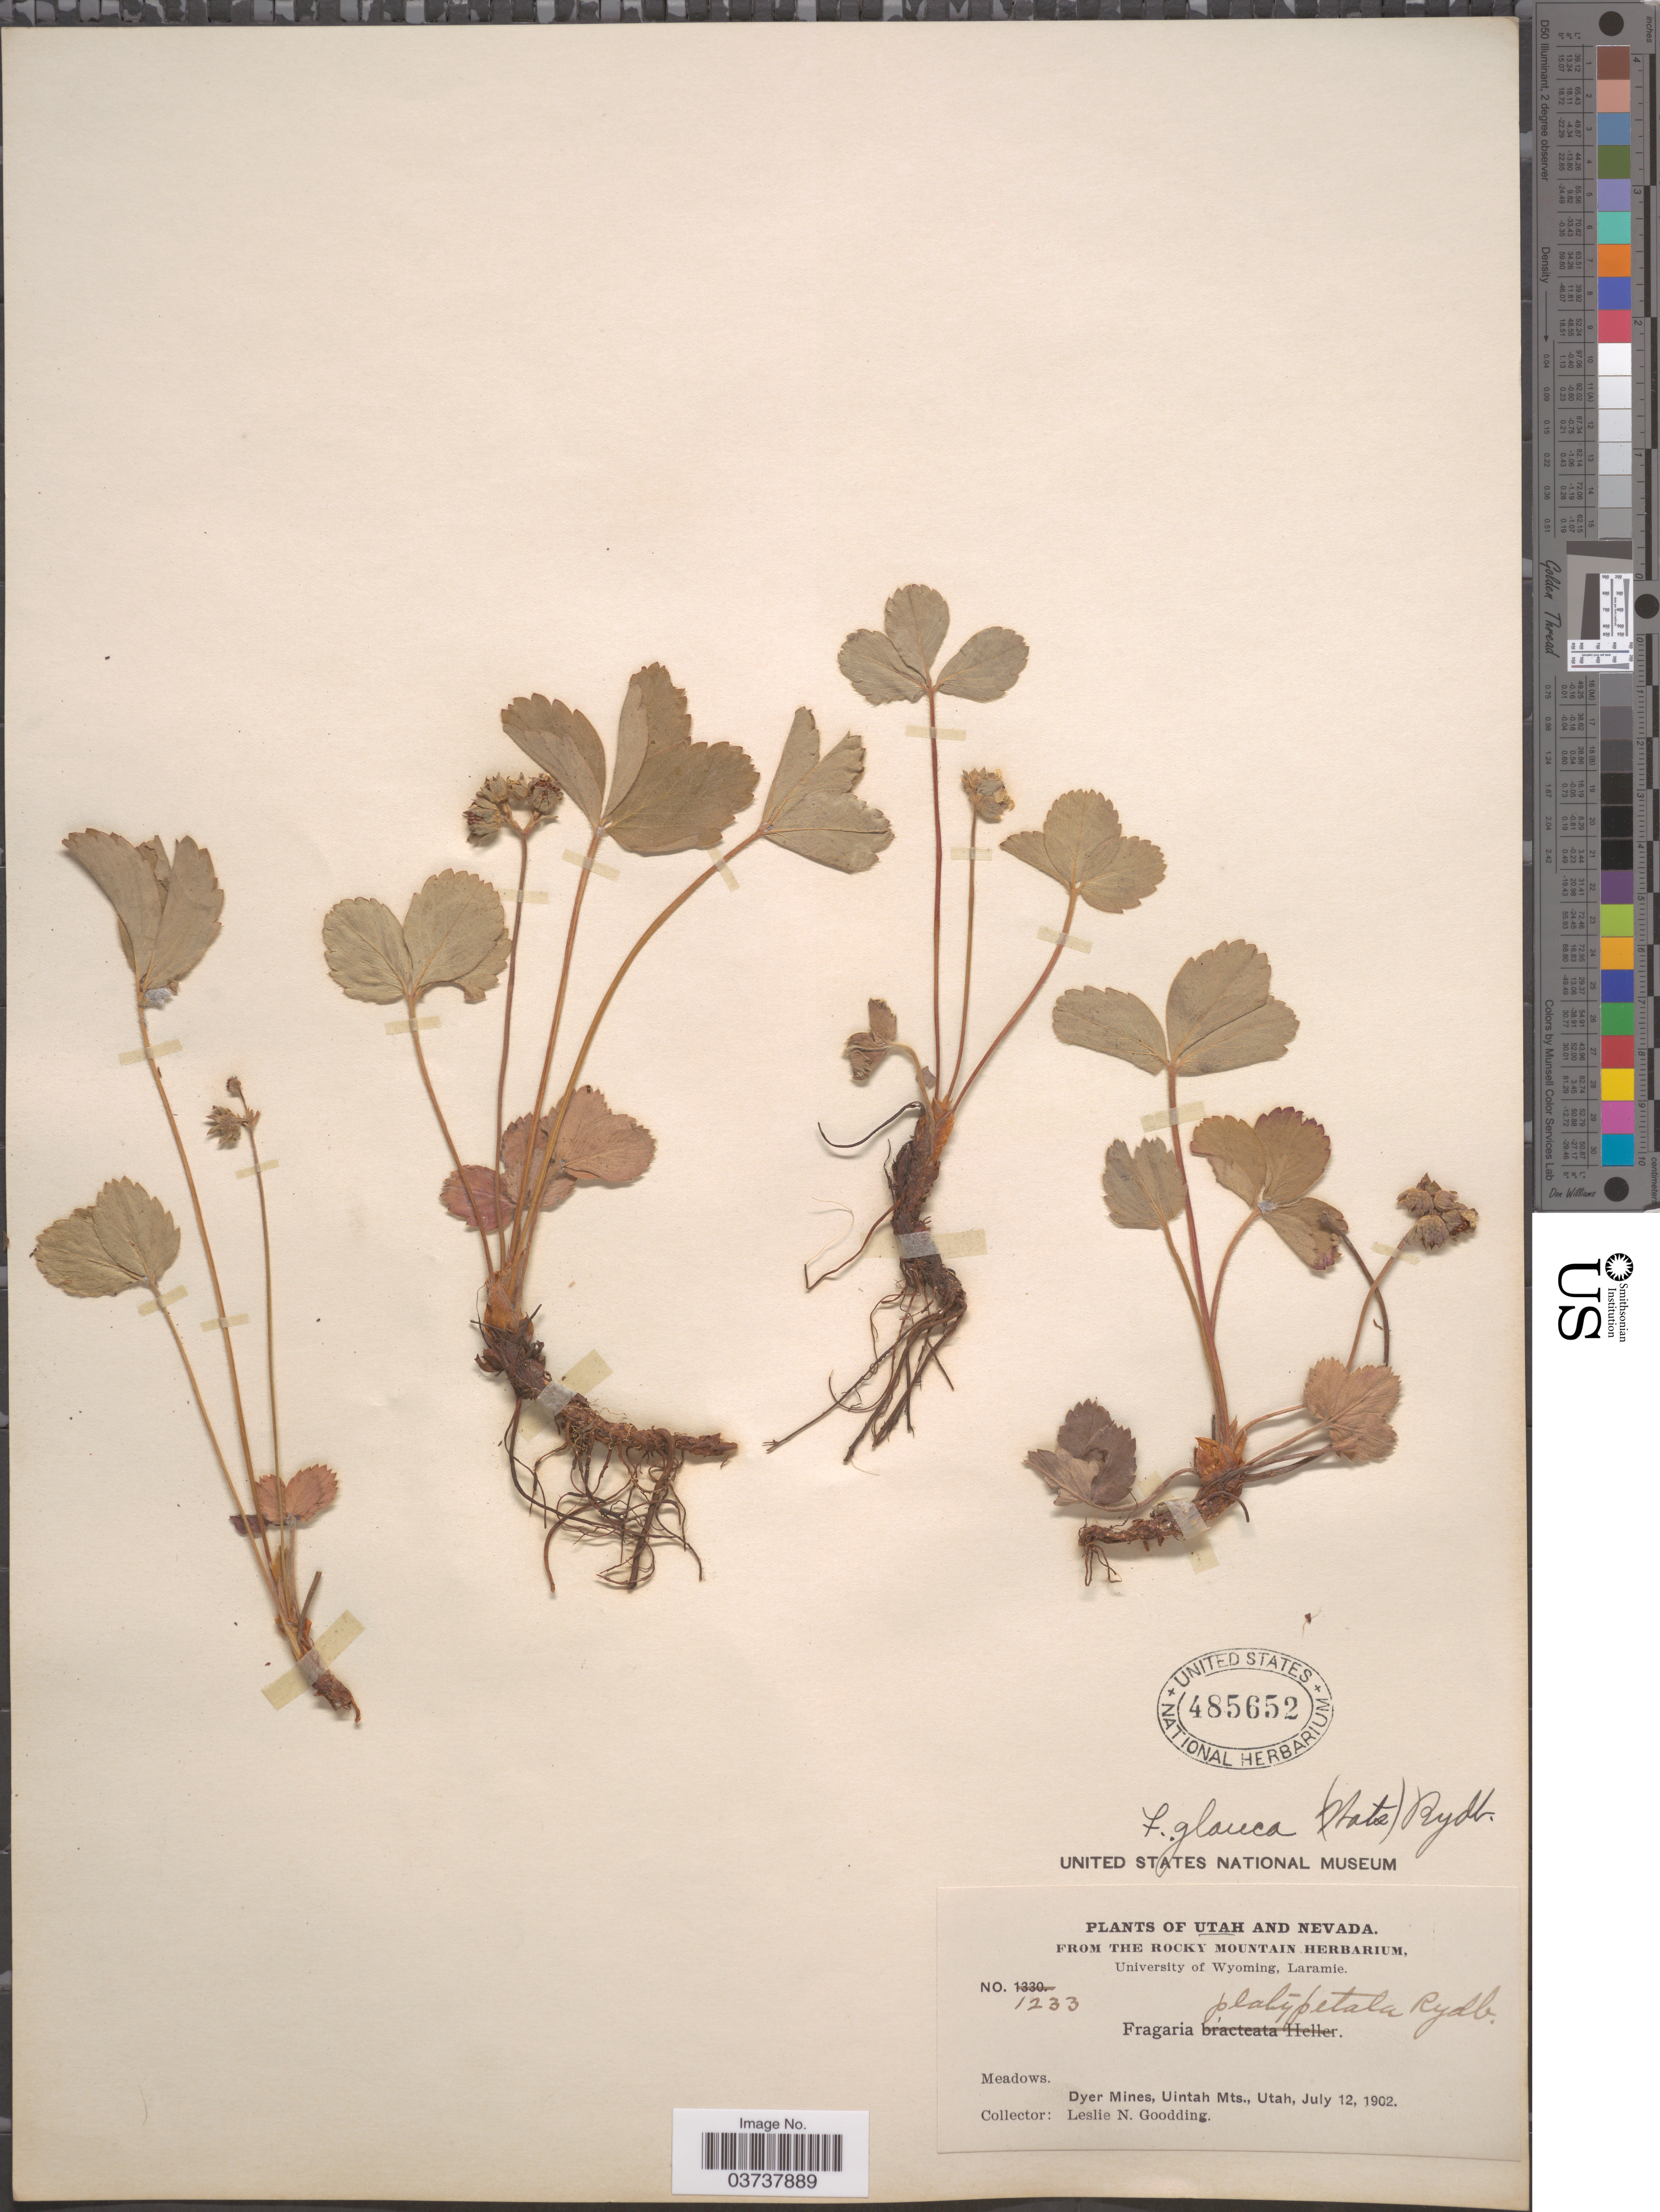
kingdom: Plantae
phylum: Tracheophyta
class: Magnoliopsida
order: Rosales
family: Rosaceae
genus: Fragaria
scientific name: Fragaria virginiana subsp. glauca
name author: (S. Watson) Staudt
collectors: L. N. Goodding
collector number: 1233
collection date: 1902-07-12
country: United States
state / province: Utah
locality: Dyer Mines, Uintah Mts.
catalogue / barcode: US 485652